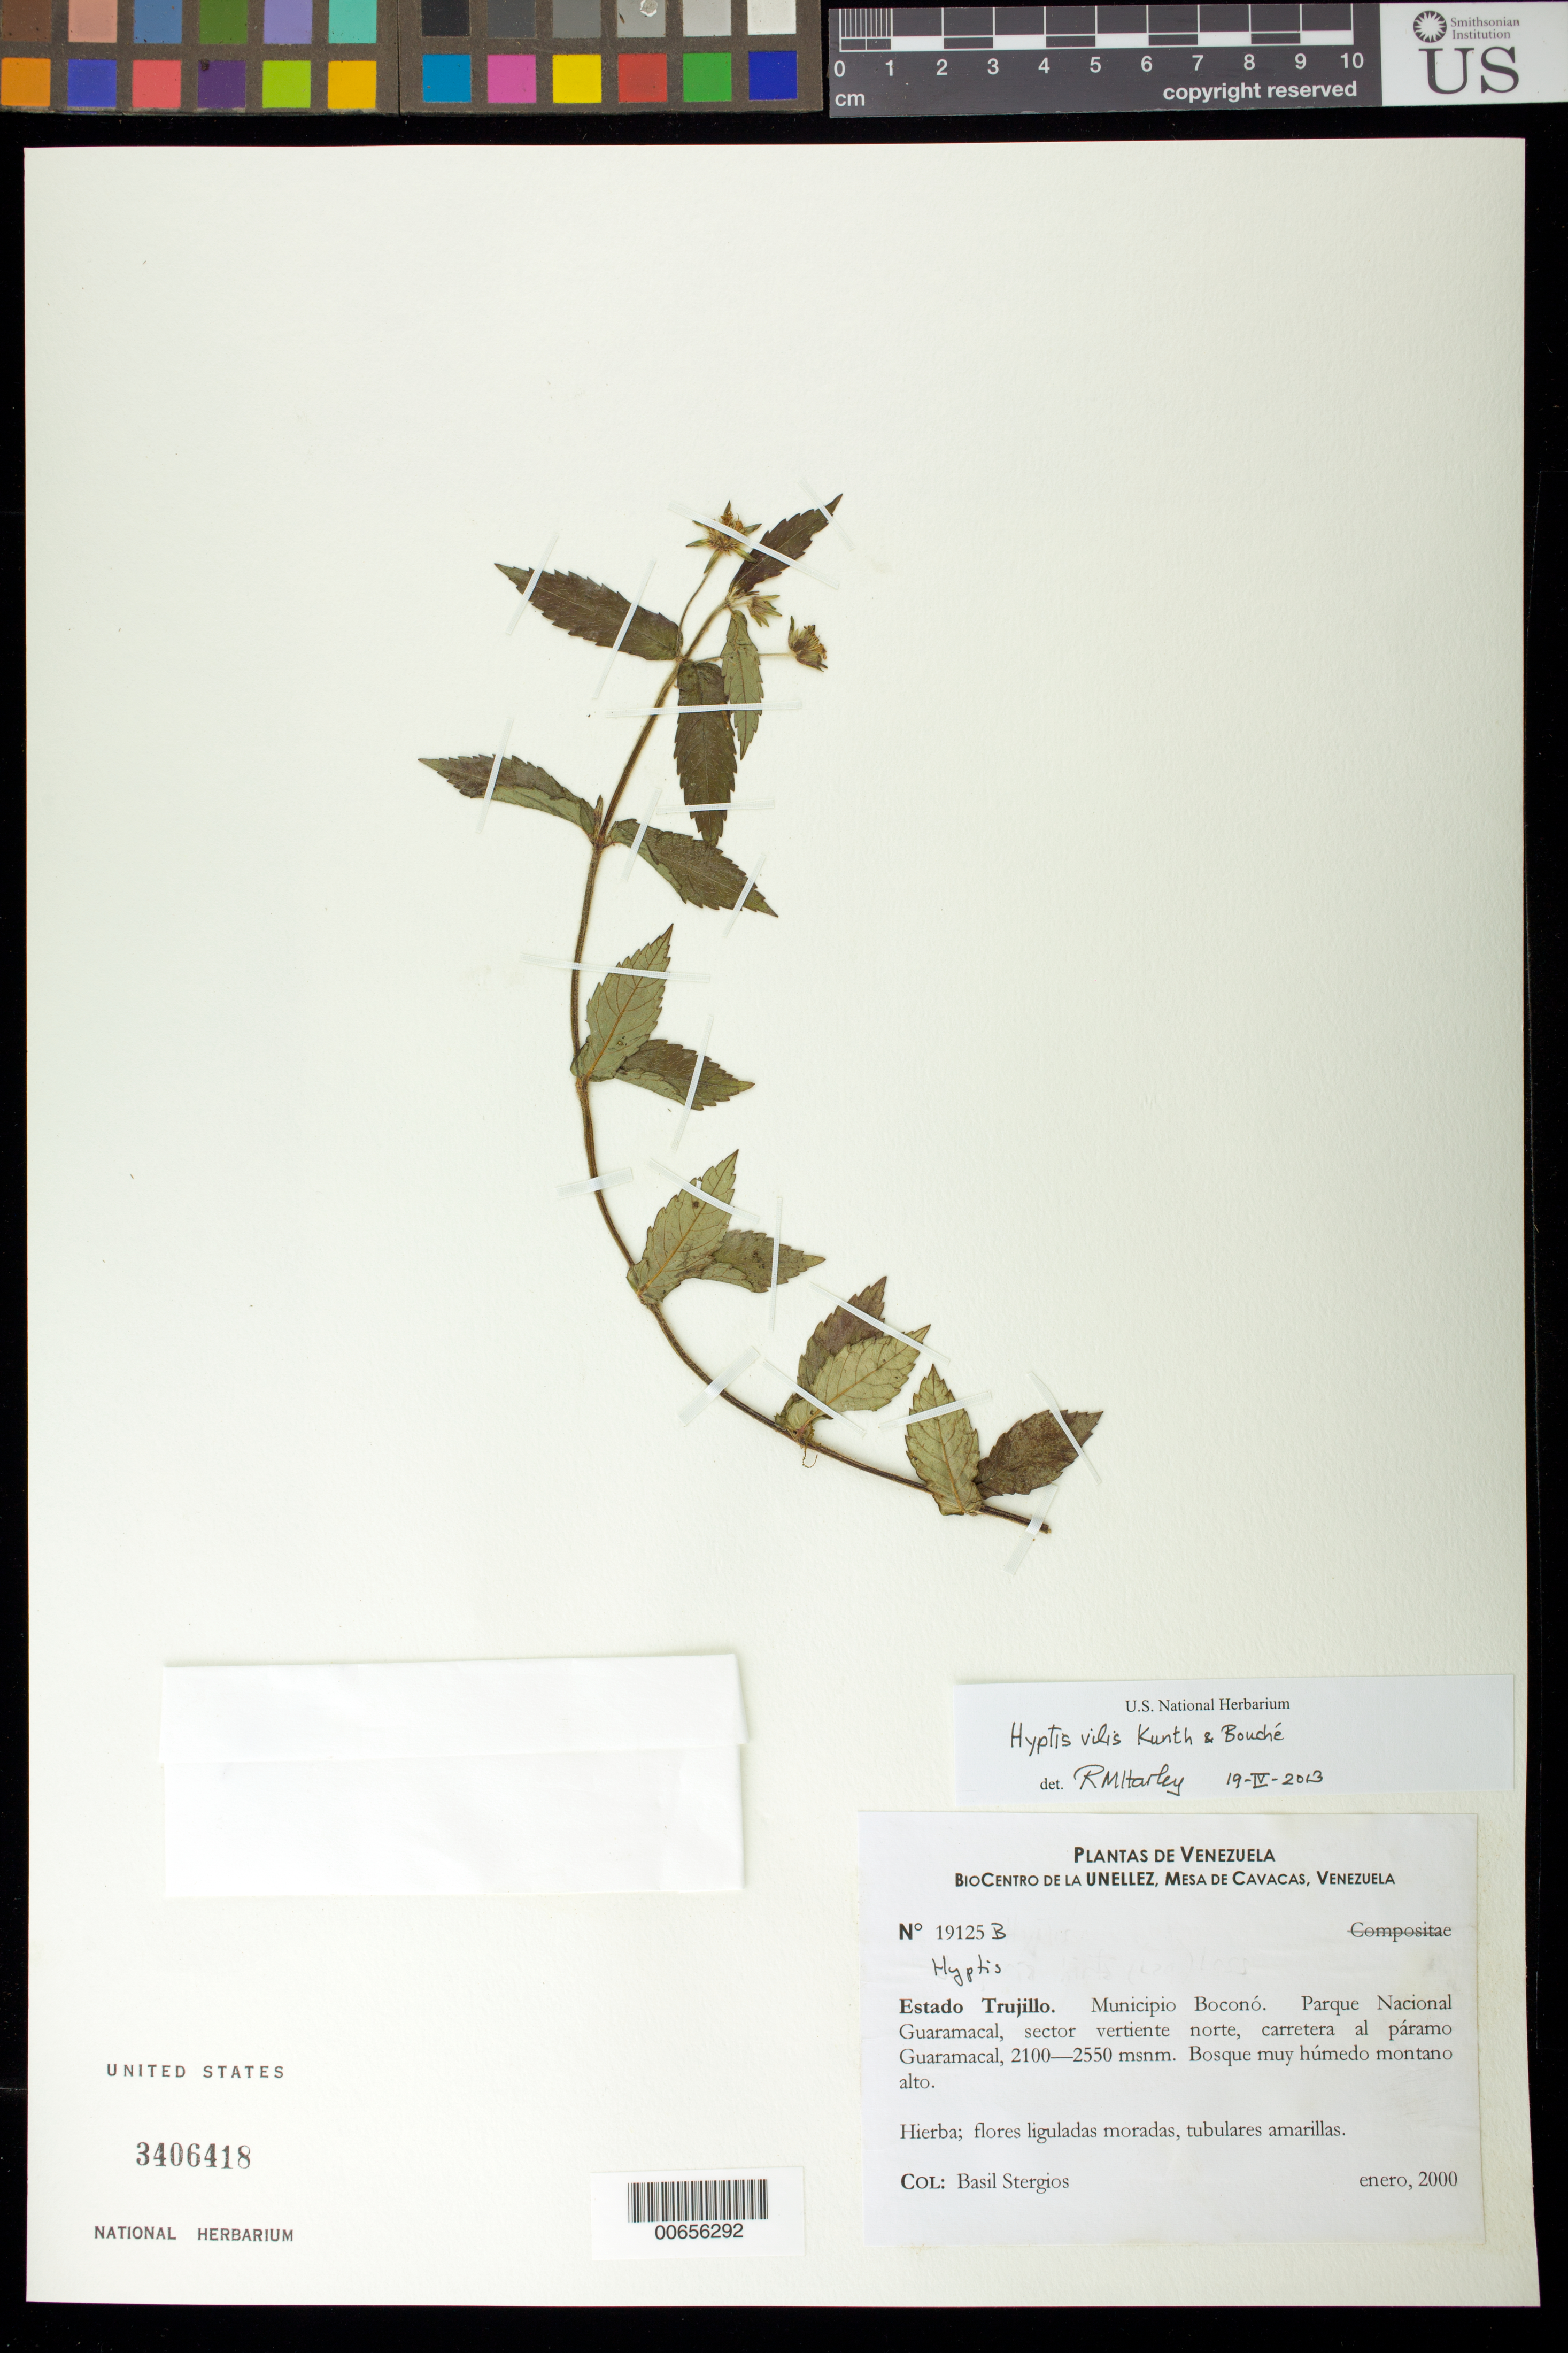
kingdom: Plantae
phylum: Tracheophyta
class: Magnoliopsida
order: Lamiales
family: Lamiaceae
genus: Hyptis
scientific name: Hyptis vilis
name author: Kunth & C.D. Bouché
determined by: Harley, R. M.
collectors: B. G. Stergios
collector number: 19125B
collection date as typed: Jan 2000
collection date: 2000-01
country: Venezuela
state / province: Trujillo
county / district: Boconó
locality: Parque Nacional Guaramacal, vertiente N, carretera al páramo Guaramacal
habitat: Bosque muy húmedo montano alto.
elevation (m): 2100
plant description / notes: PORT?, US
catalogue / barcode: US 3406418